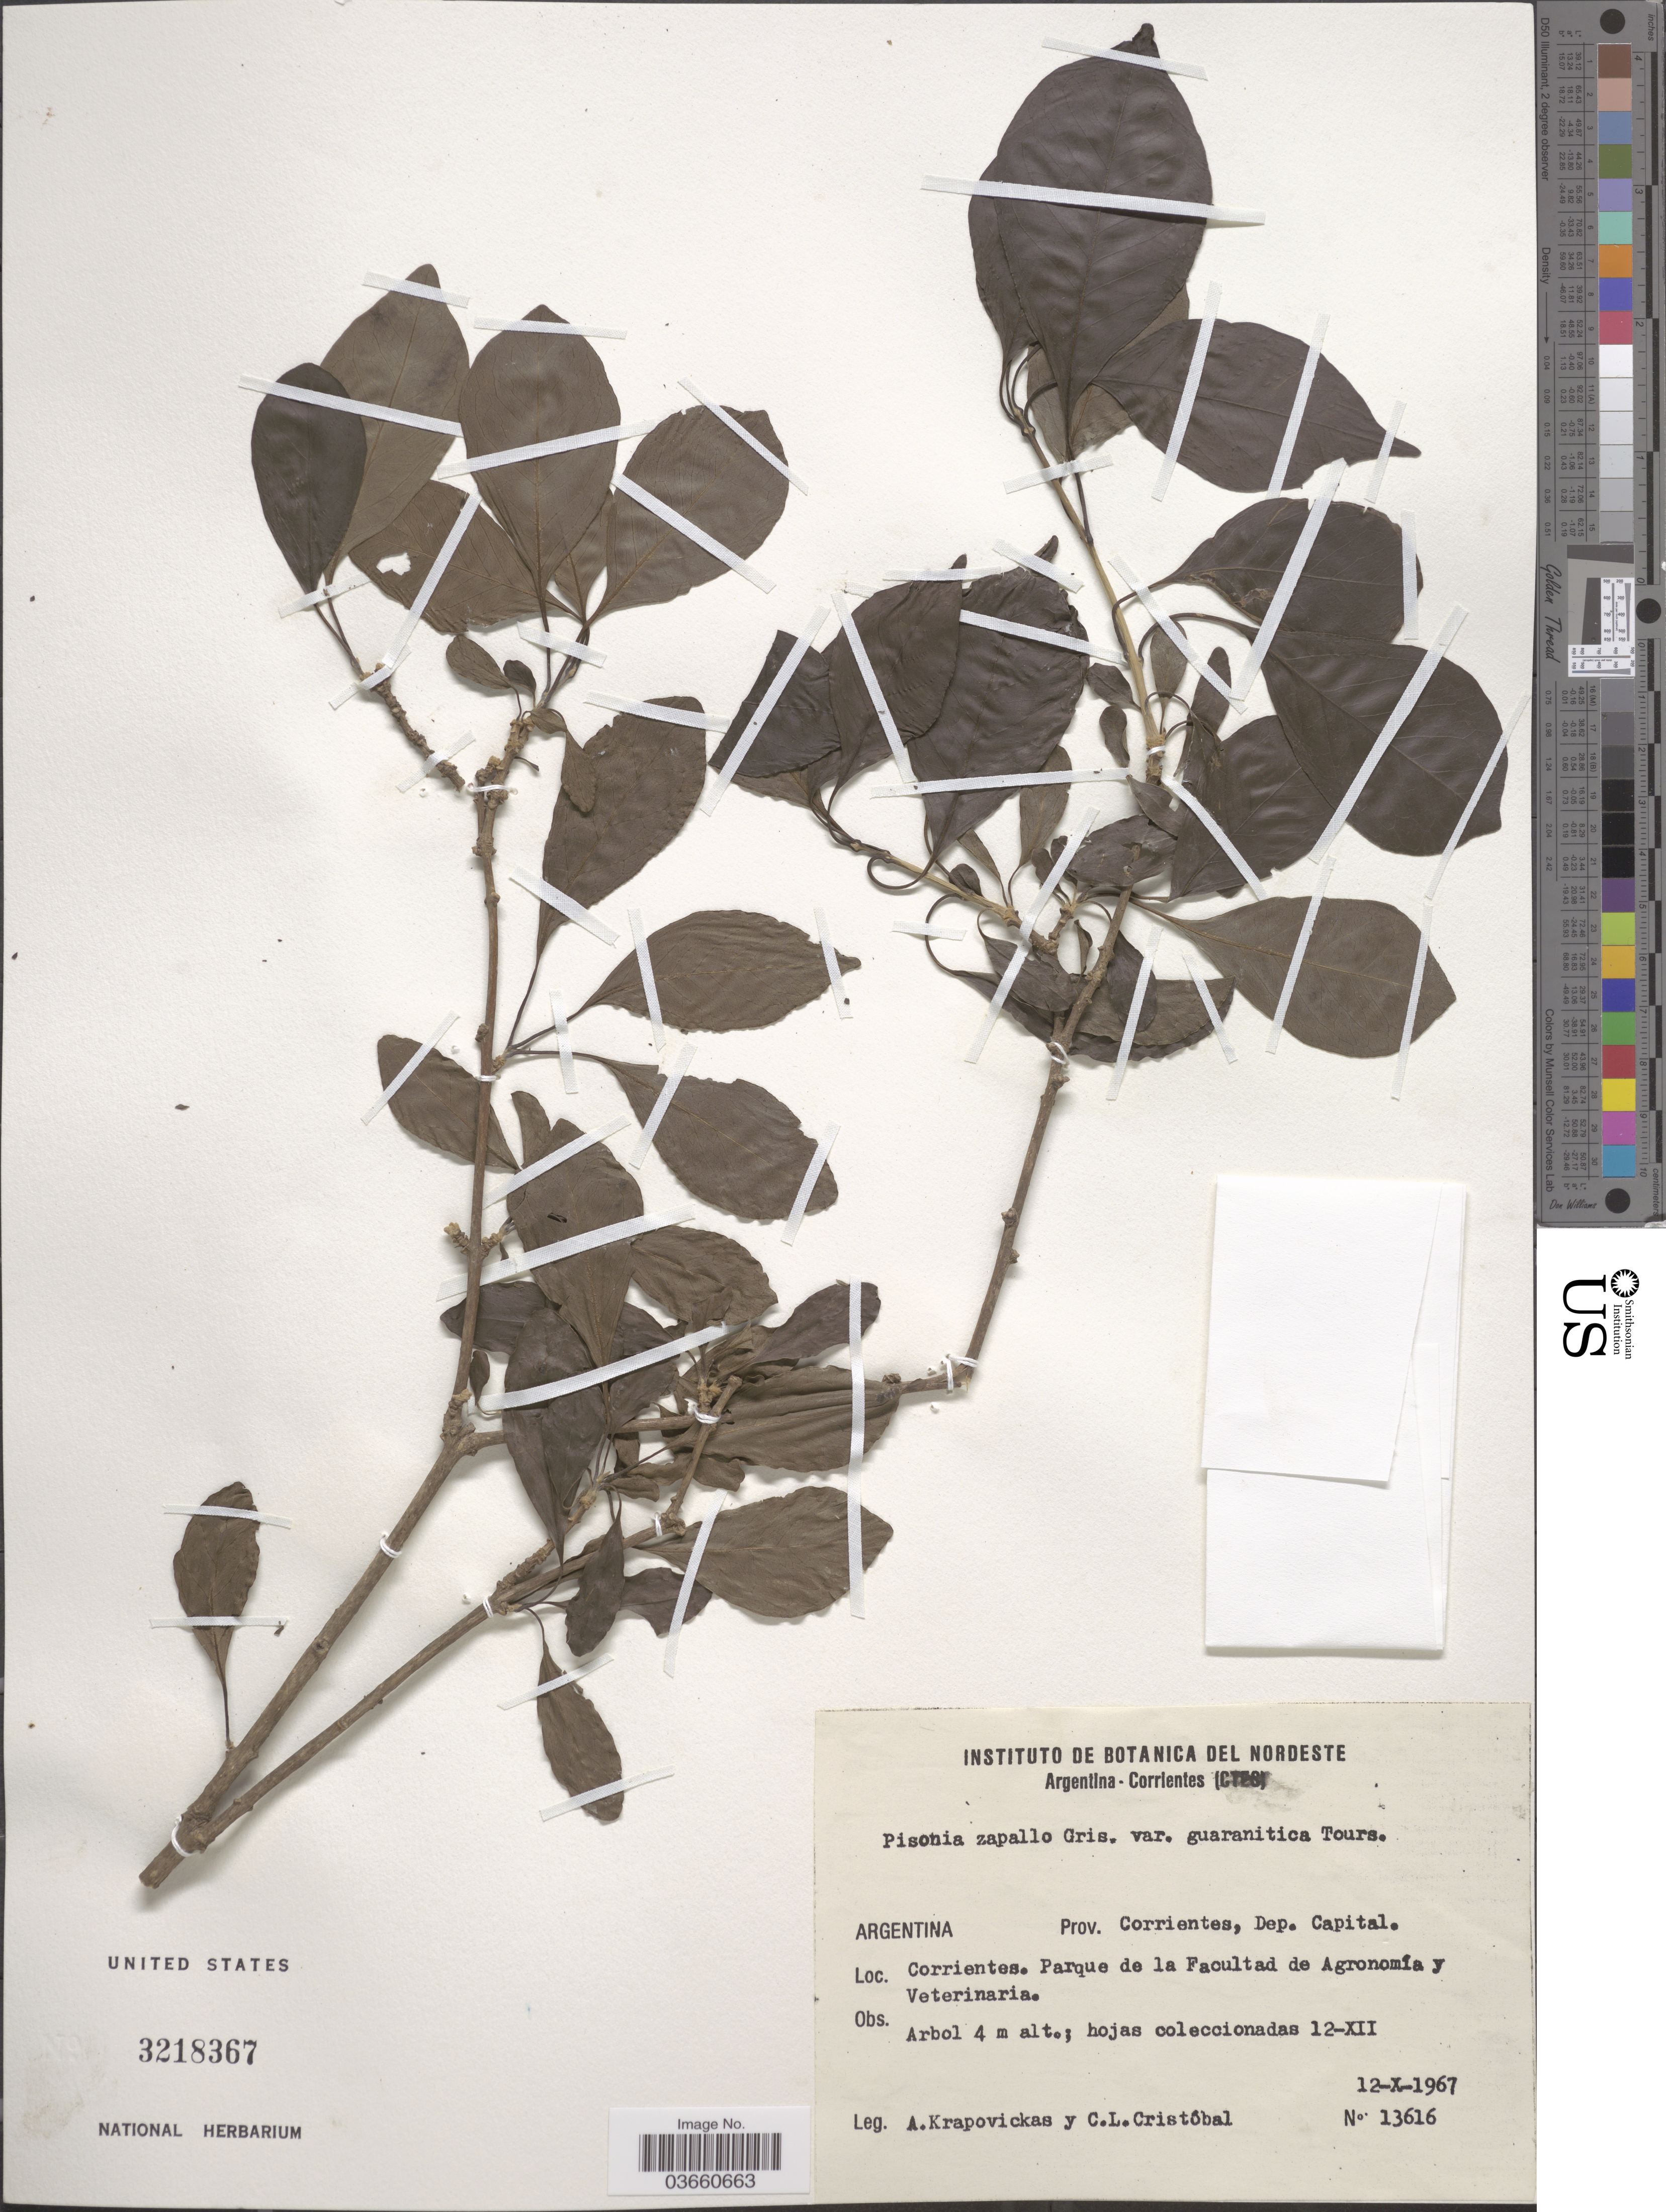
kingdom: Plantae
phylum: Tracheophyta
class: Magnoliopsida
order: Caryophyllales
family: Nyctaginaceae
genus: Pisonia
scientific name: Pisonia zapallo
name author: Griseb.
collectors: A. Krapovickas & C. L. Cristóbal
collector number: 13616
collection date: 1967-10-12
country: Argentina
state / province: Corrientes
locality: Dep. Capital. Corrientes. Parque de la Facultad de Agronomía y Veterinaria.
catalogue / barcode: US 3218367